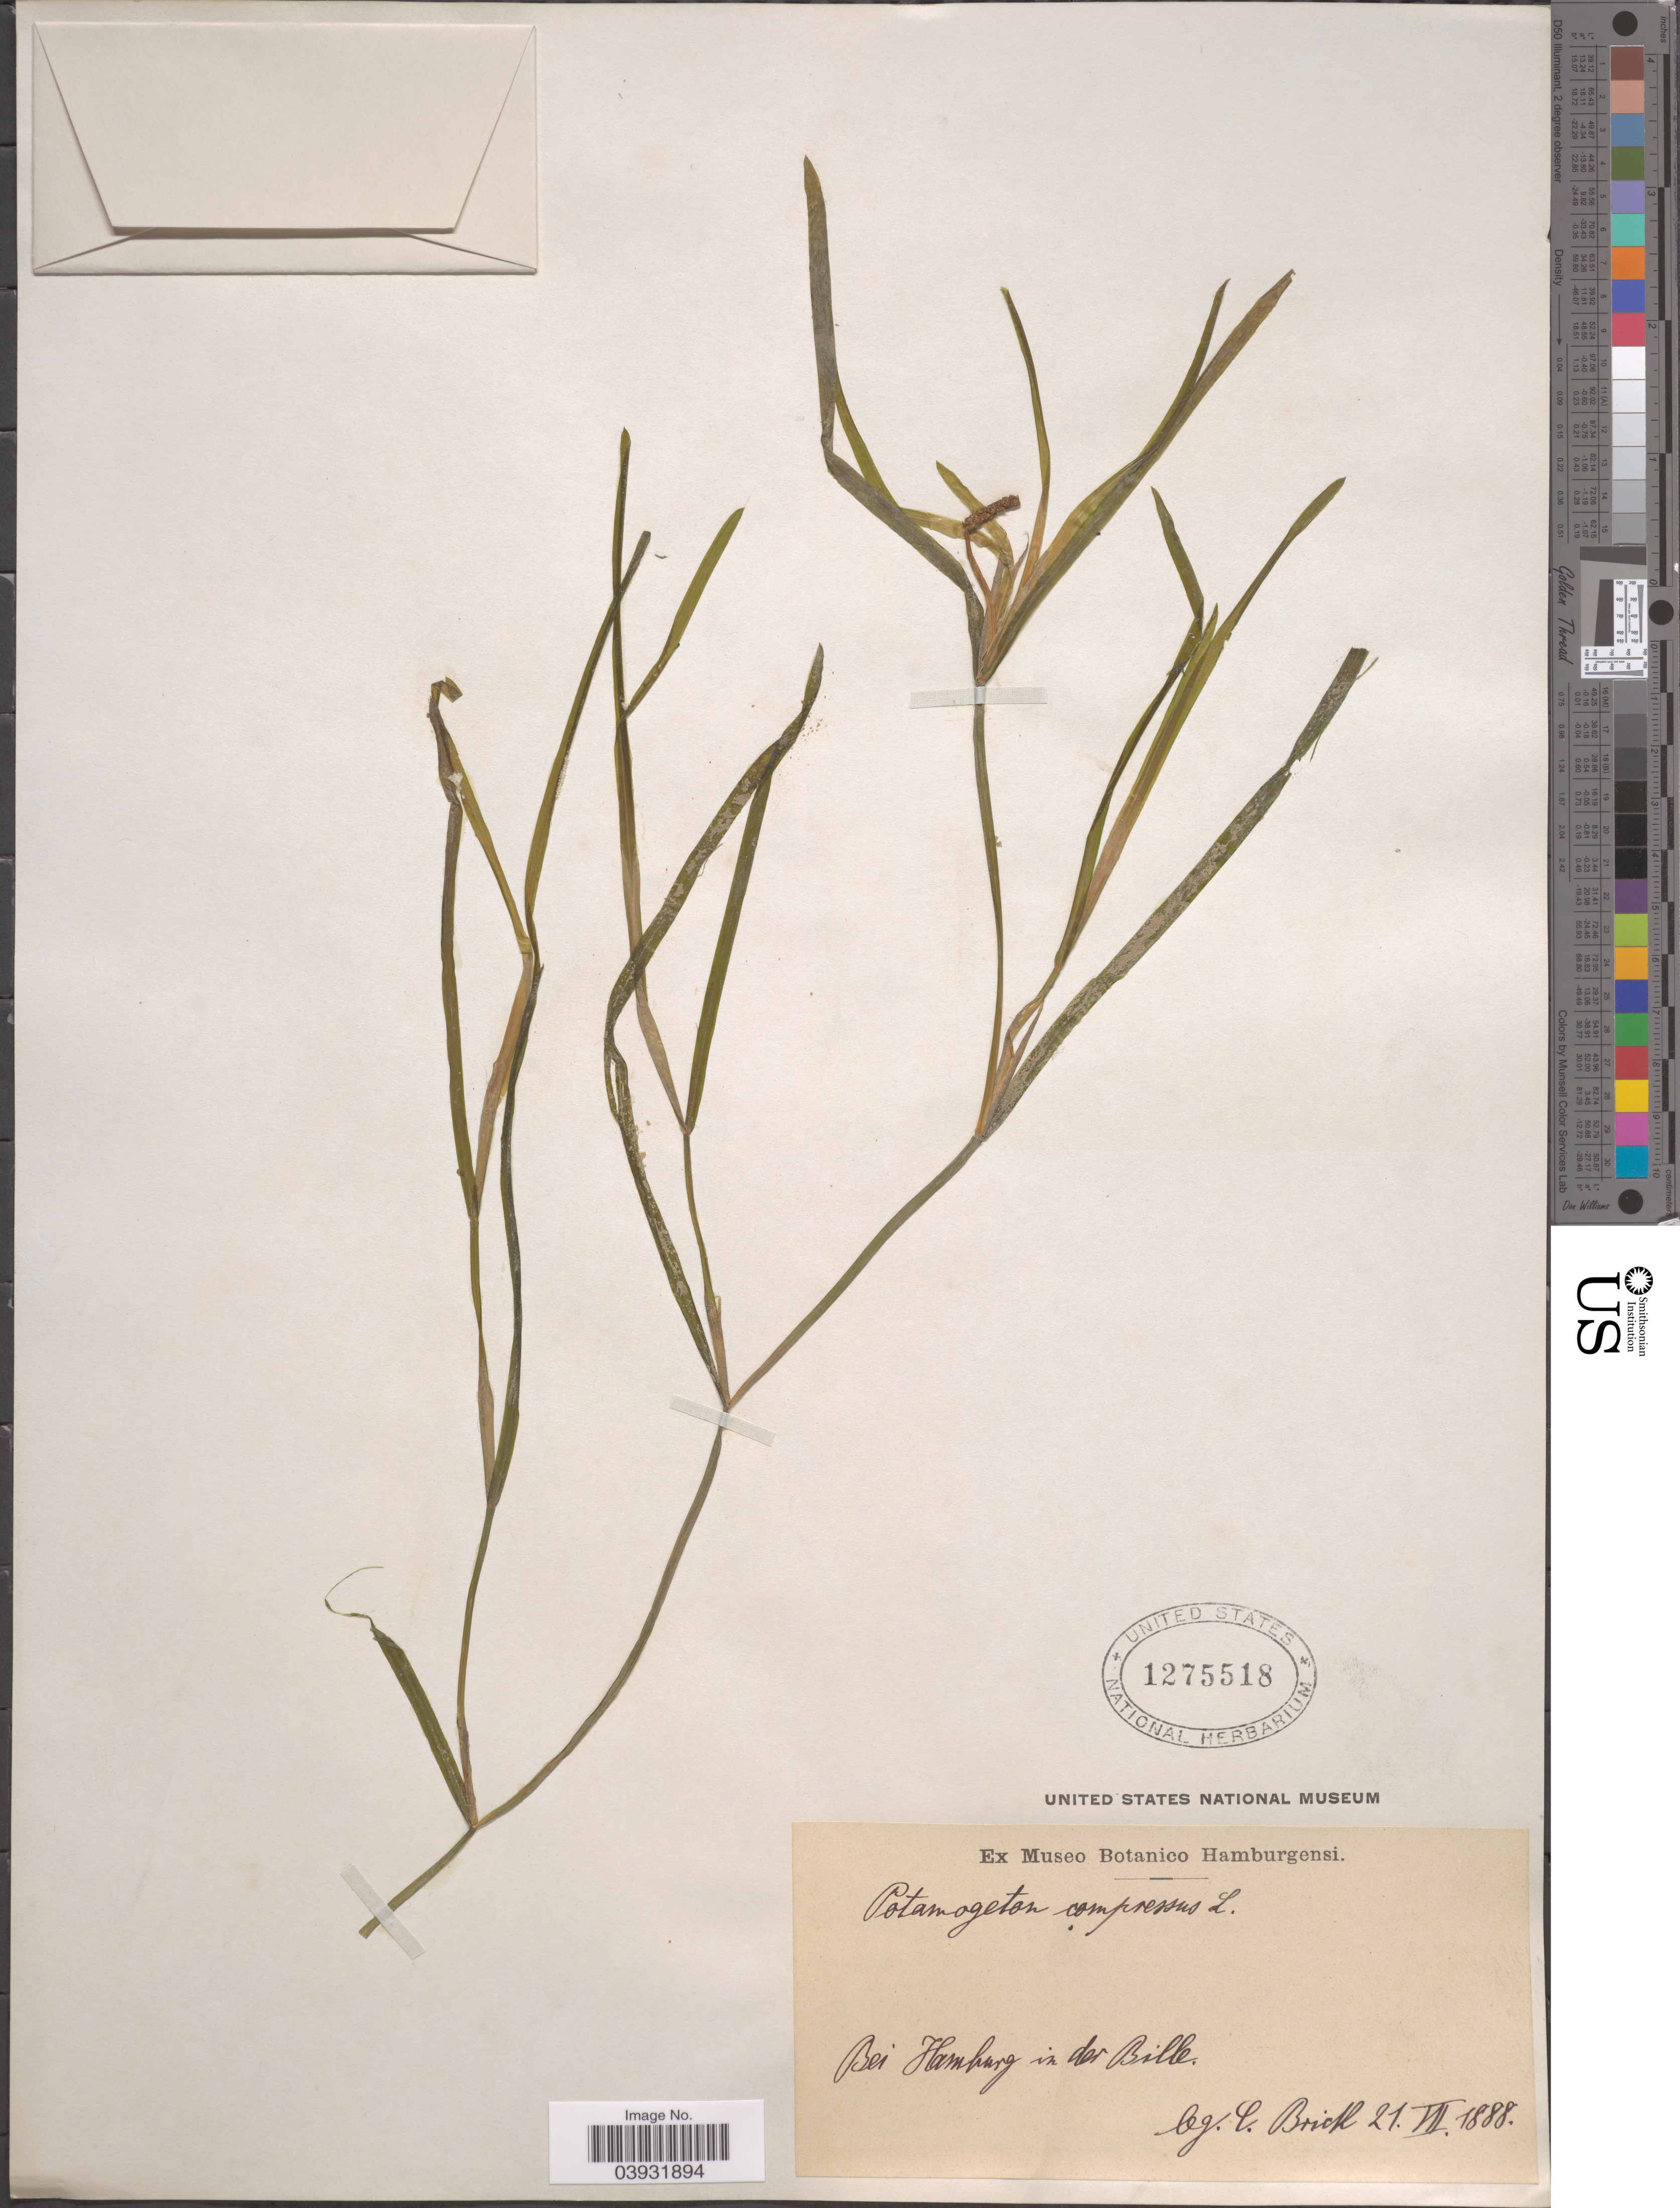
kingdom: Plantae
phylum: Tracheophyta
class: Liliopsida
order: Alismatales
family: Potamogetonaceae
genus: Potamogeton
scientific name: Potamogeton compressus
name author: L.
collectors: C. Brick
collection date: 1888-07-21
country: Germany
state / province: Hamburg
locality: Bei Hamburg in der Bille.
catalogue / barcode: US 1275518